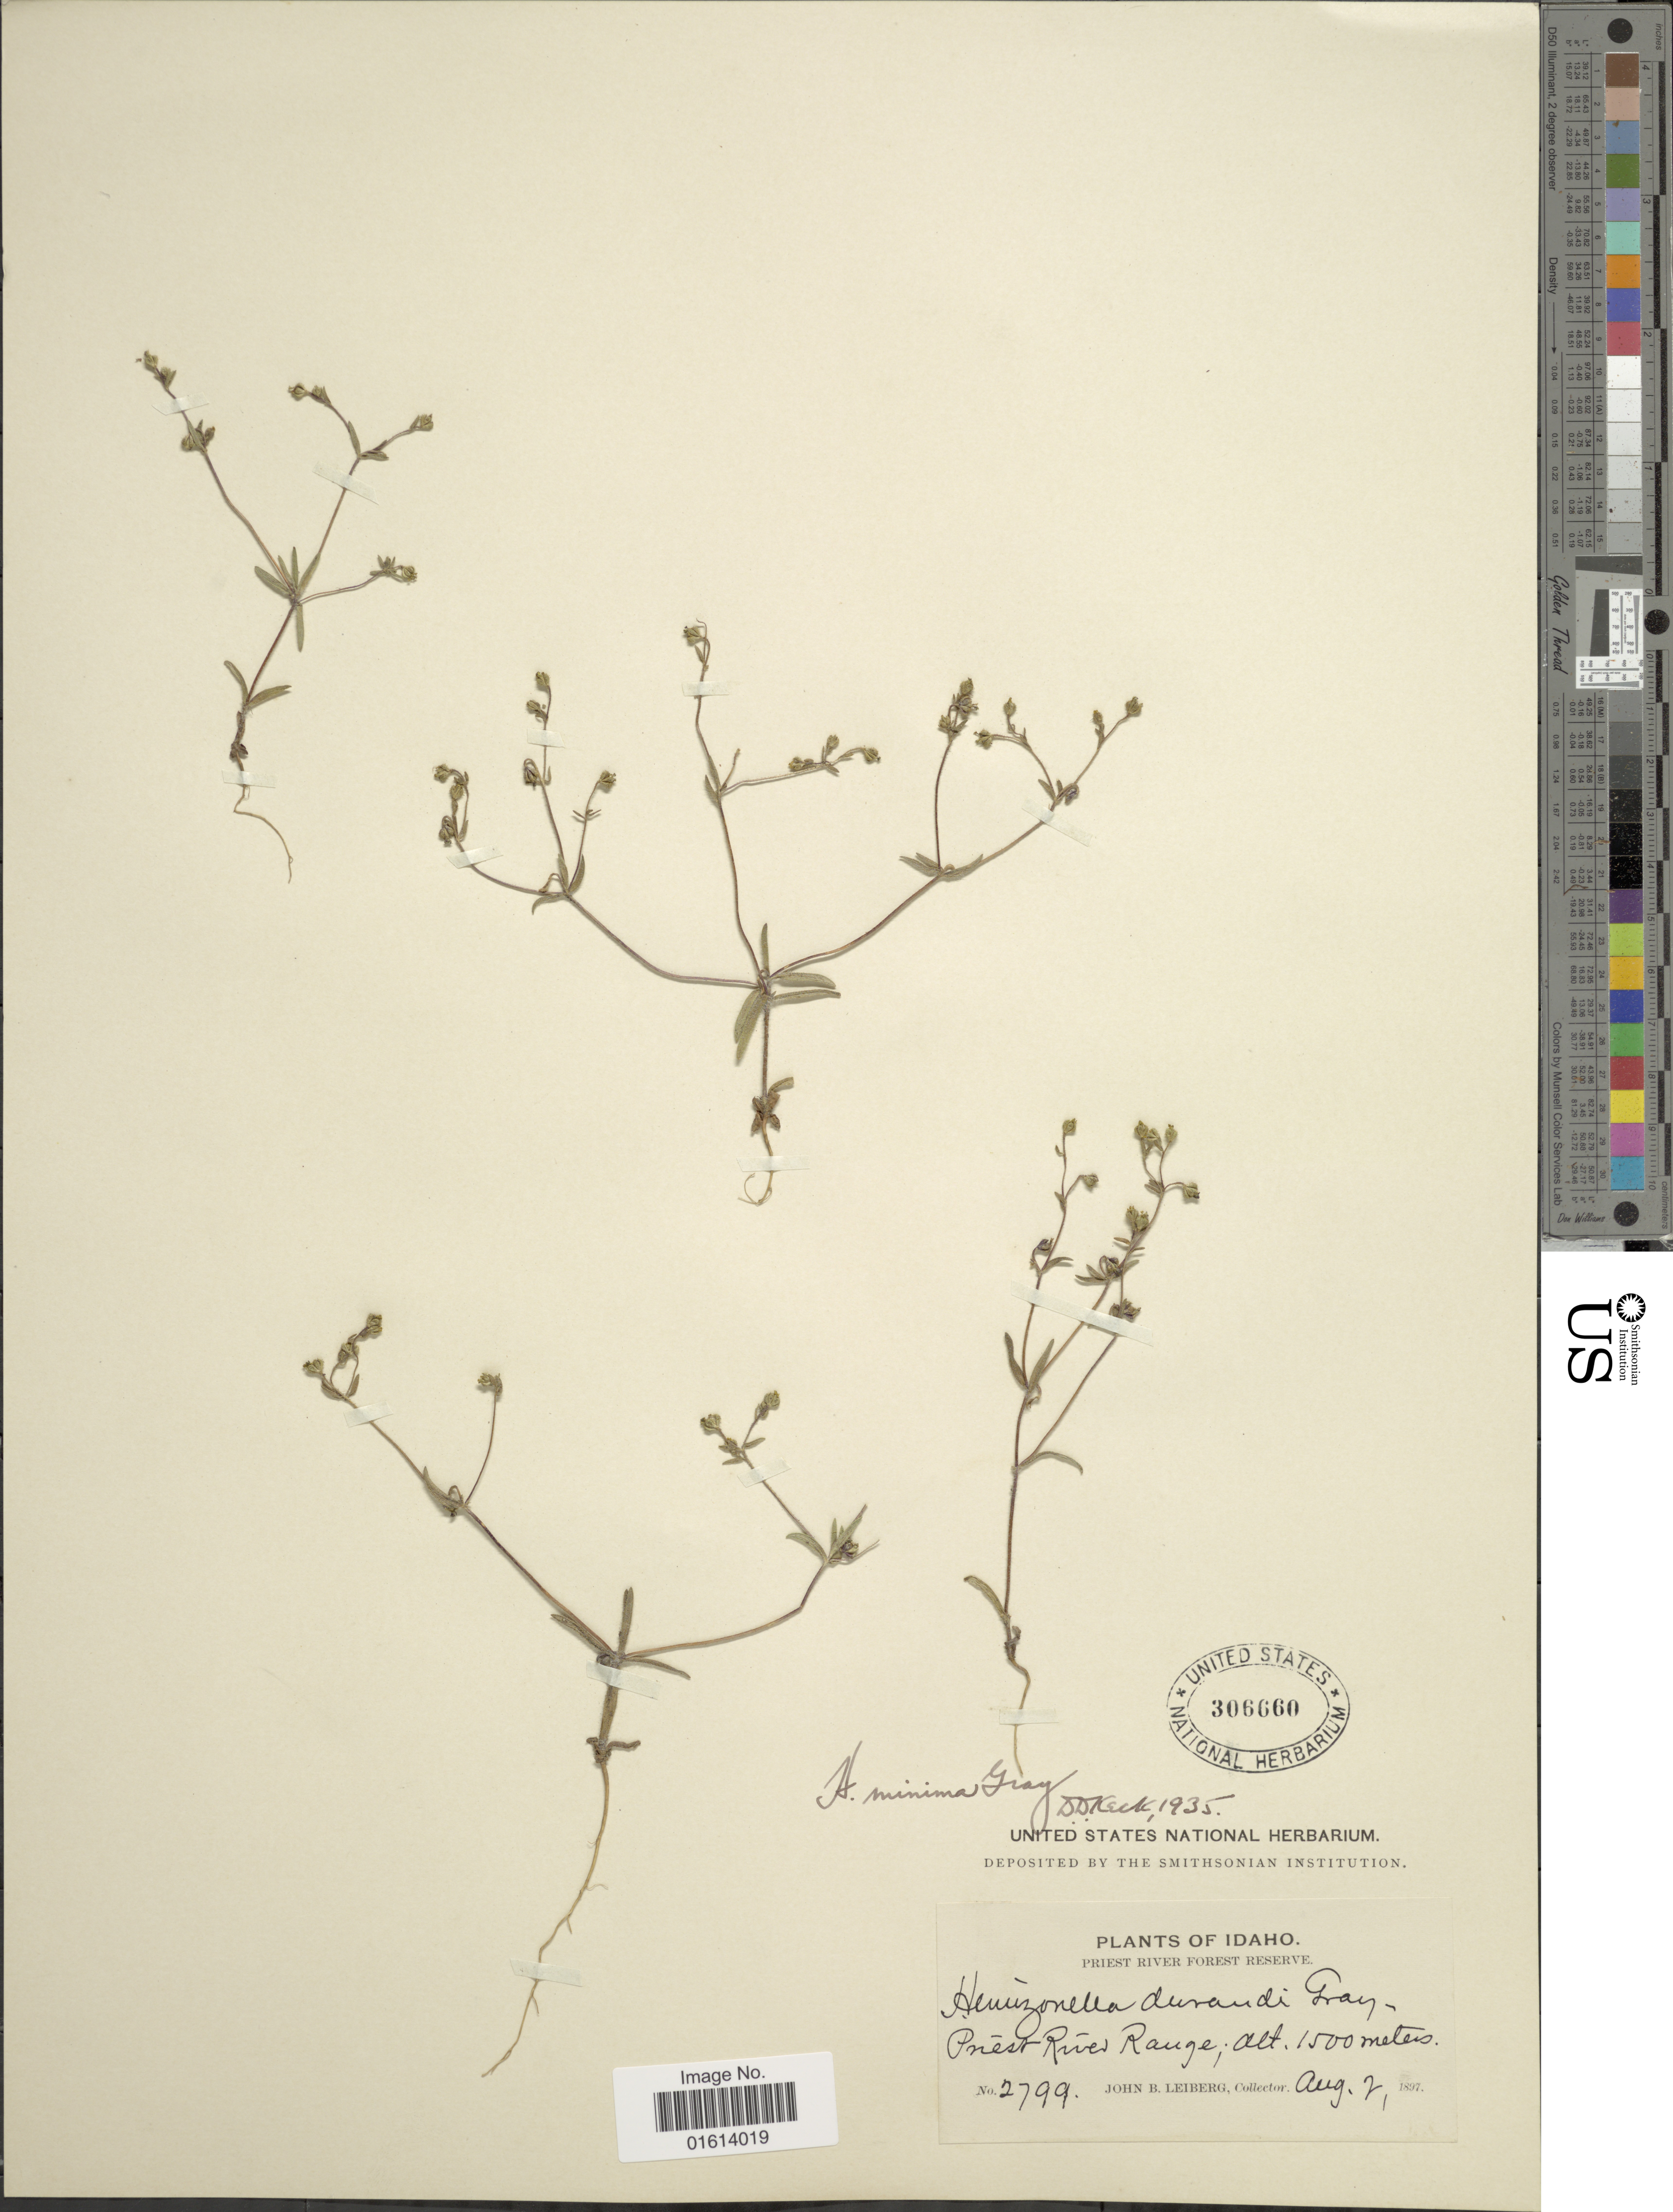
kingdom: Plantae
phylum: Tracheophyta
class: Magnoliopsida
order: Asterales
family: Asteraceae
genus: Hemizonella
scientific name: Hemizonella minima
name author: (A. Gray) A. Gray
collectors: J. B. Leiberg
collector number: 2799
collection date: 1897-08-07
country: United States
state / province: Idaho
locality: Priest River Forest Reserve, Priest River Range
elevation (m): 1500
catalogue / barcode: US 306660